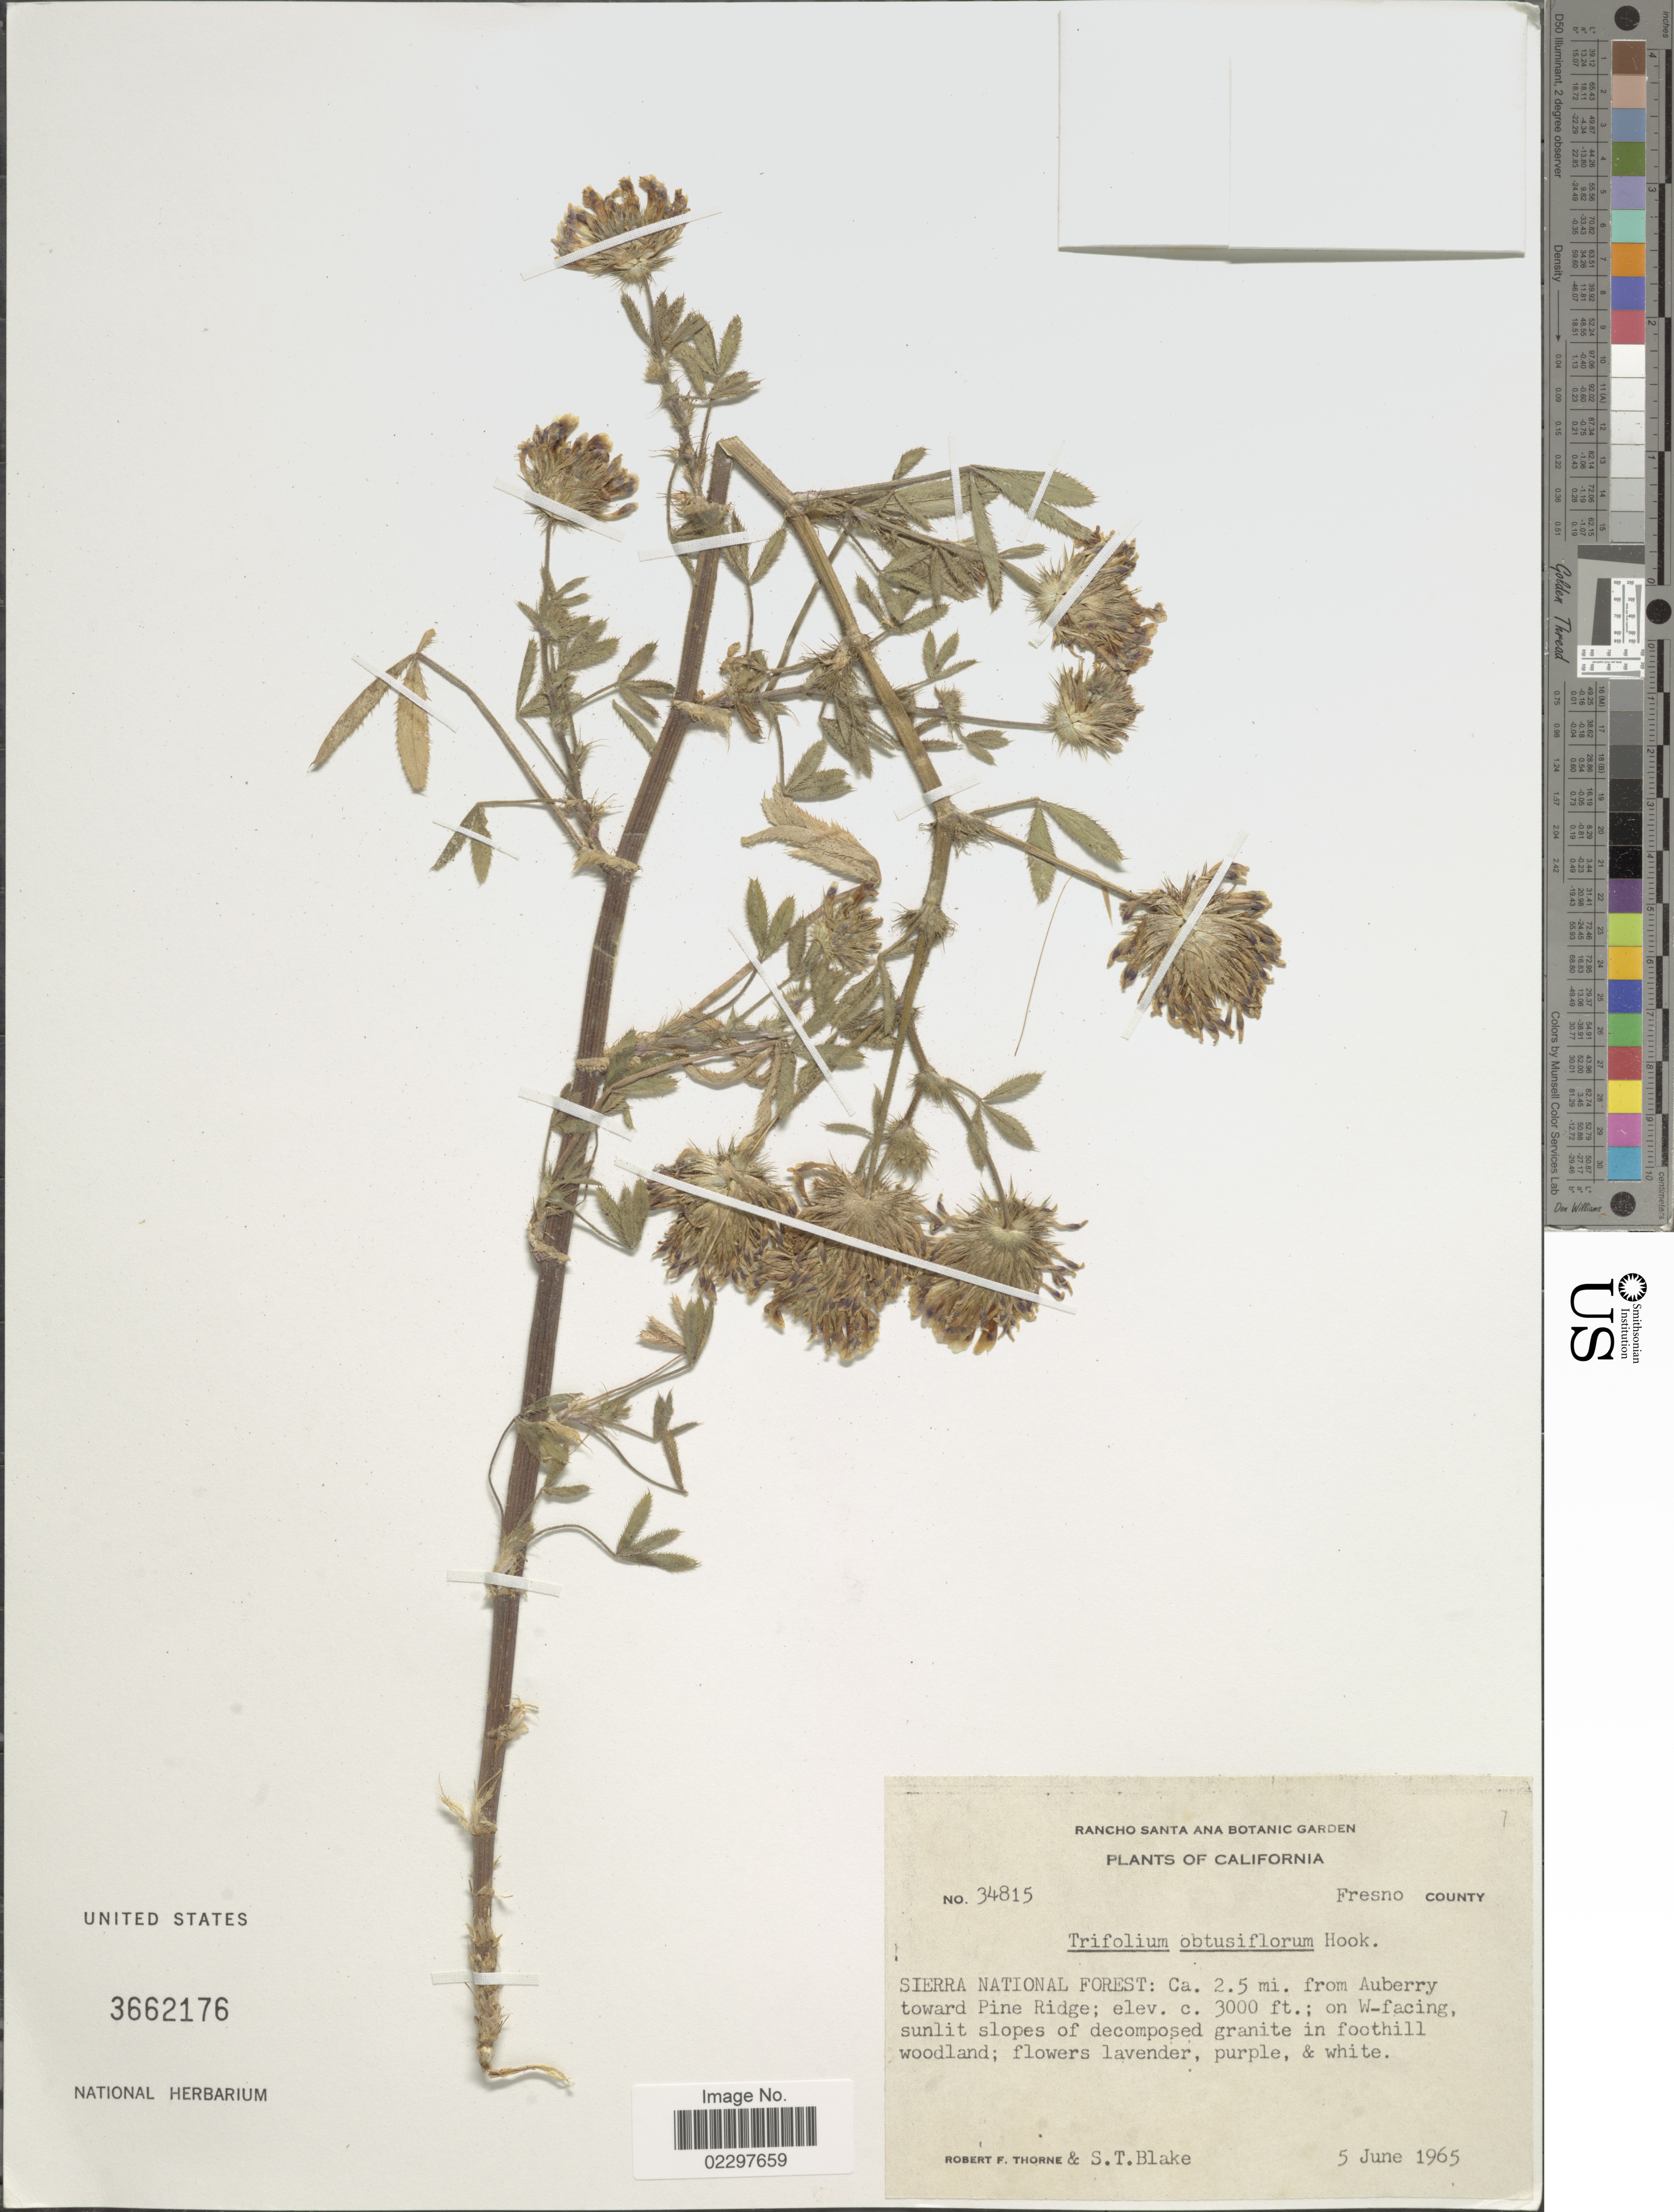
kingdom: Plantae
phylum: Tracheophyta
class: Magnoliopsida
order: Fabales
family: Fabaceae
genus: Trifolium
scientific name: Trifolium obtusiflorum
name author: Hook.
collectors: R. F. Thorne & S. T. Blake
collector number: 34815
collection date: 1965-06-05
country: United States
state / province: California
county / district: Fresno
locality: Fresno County, Sierra National Forest: Ca. 2.5 mi from Auberry toward Pine Ridge; on W-facing, sunlit slopes of decomposed granite in foothill woodland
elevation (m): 914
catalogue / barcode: US 3662176